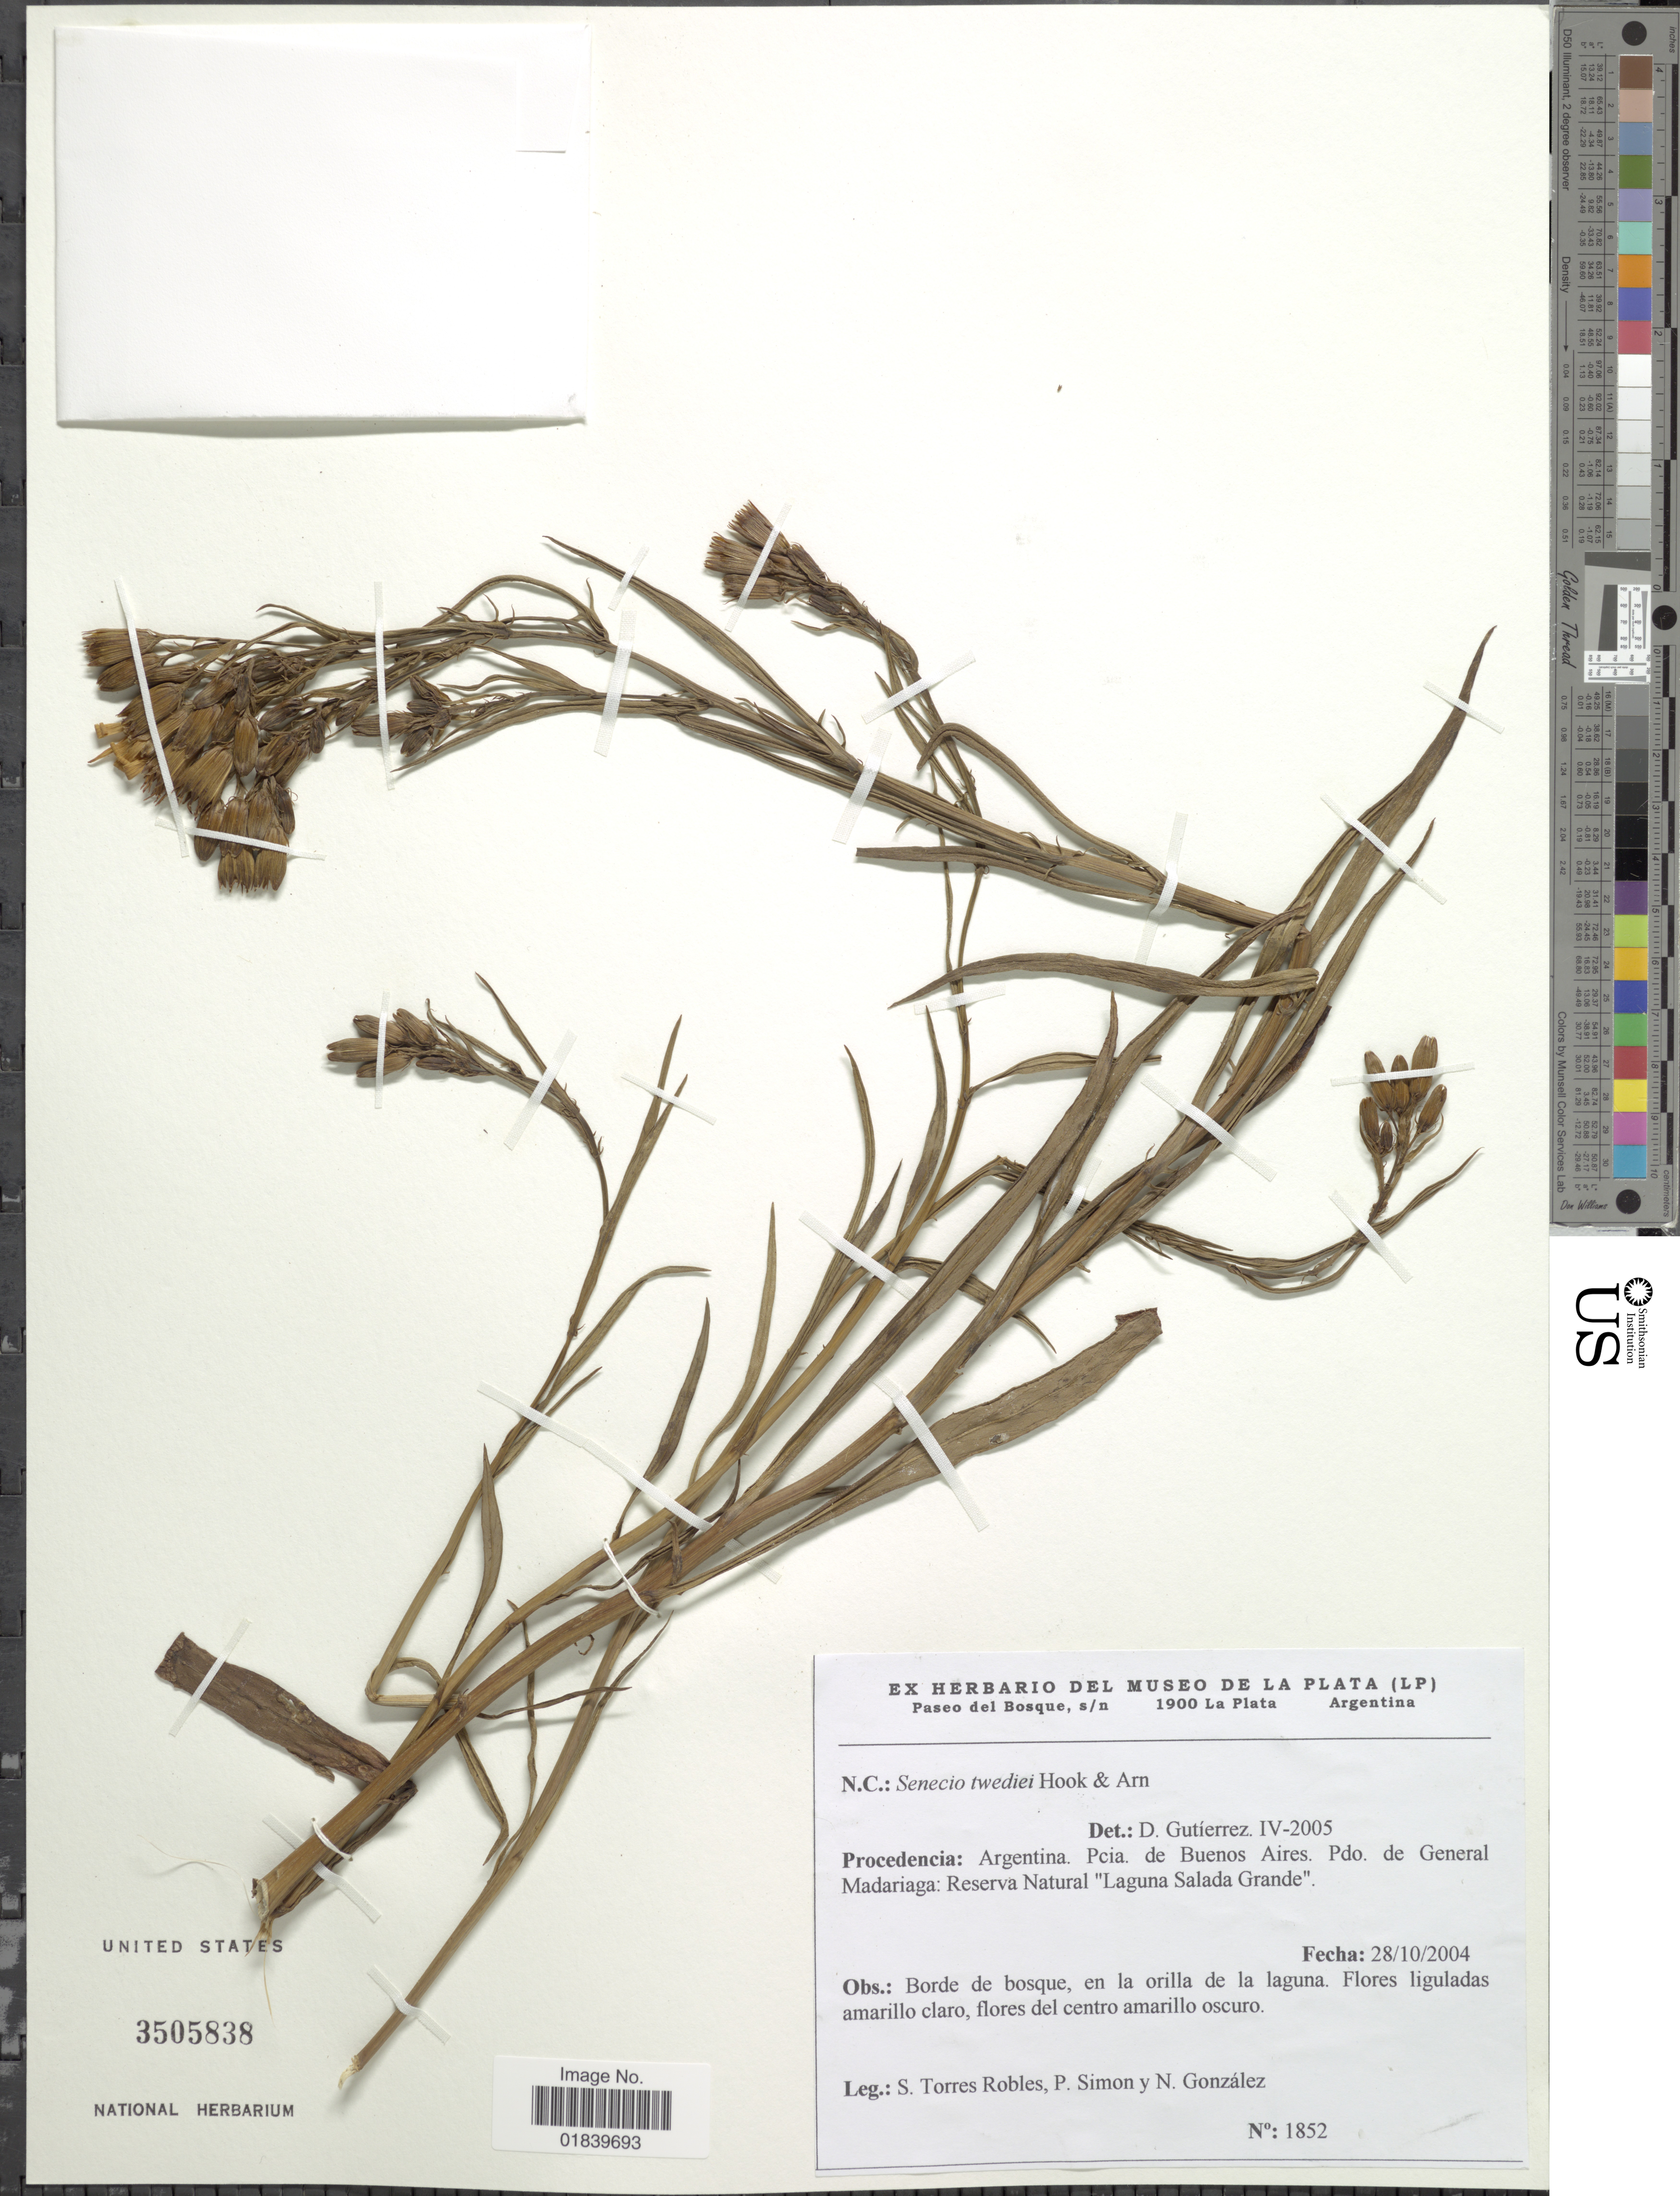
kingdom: Plantae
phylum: Tracheophyta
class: Magnoliopsida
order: Asterales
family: Asteraceae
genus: Senecio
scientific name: Senecio tweediei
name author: Hook. & Arn.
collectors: S. Torres Robles, P. Simon & N. Gonzalez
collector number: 1852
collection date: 2004-10-28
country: Argentina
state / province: Buenos Aires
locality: Procedencia: Argentina. Pcia. de Buenos Aires. Pd. de General Madariaga: reserva Natural "Laguna Salada Grande".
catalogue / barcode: US 3505838